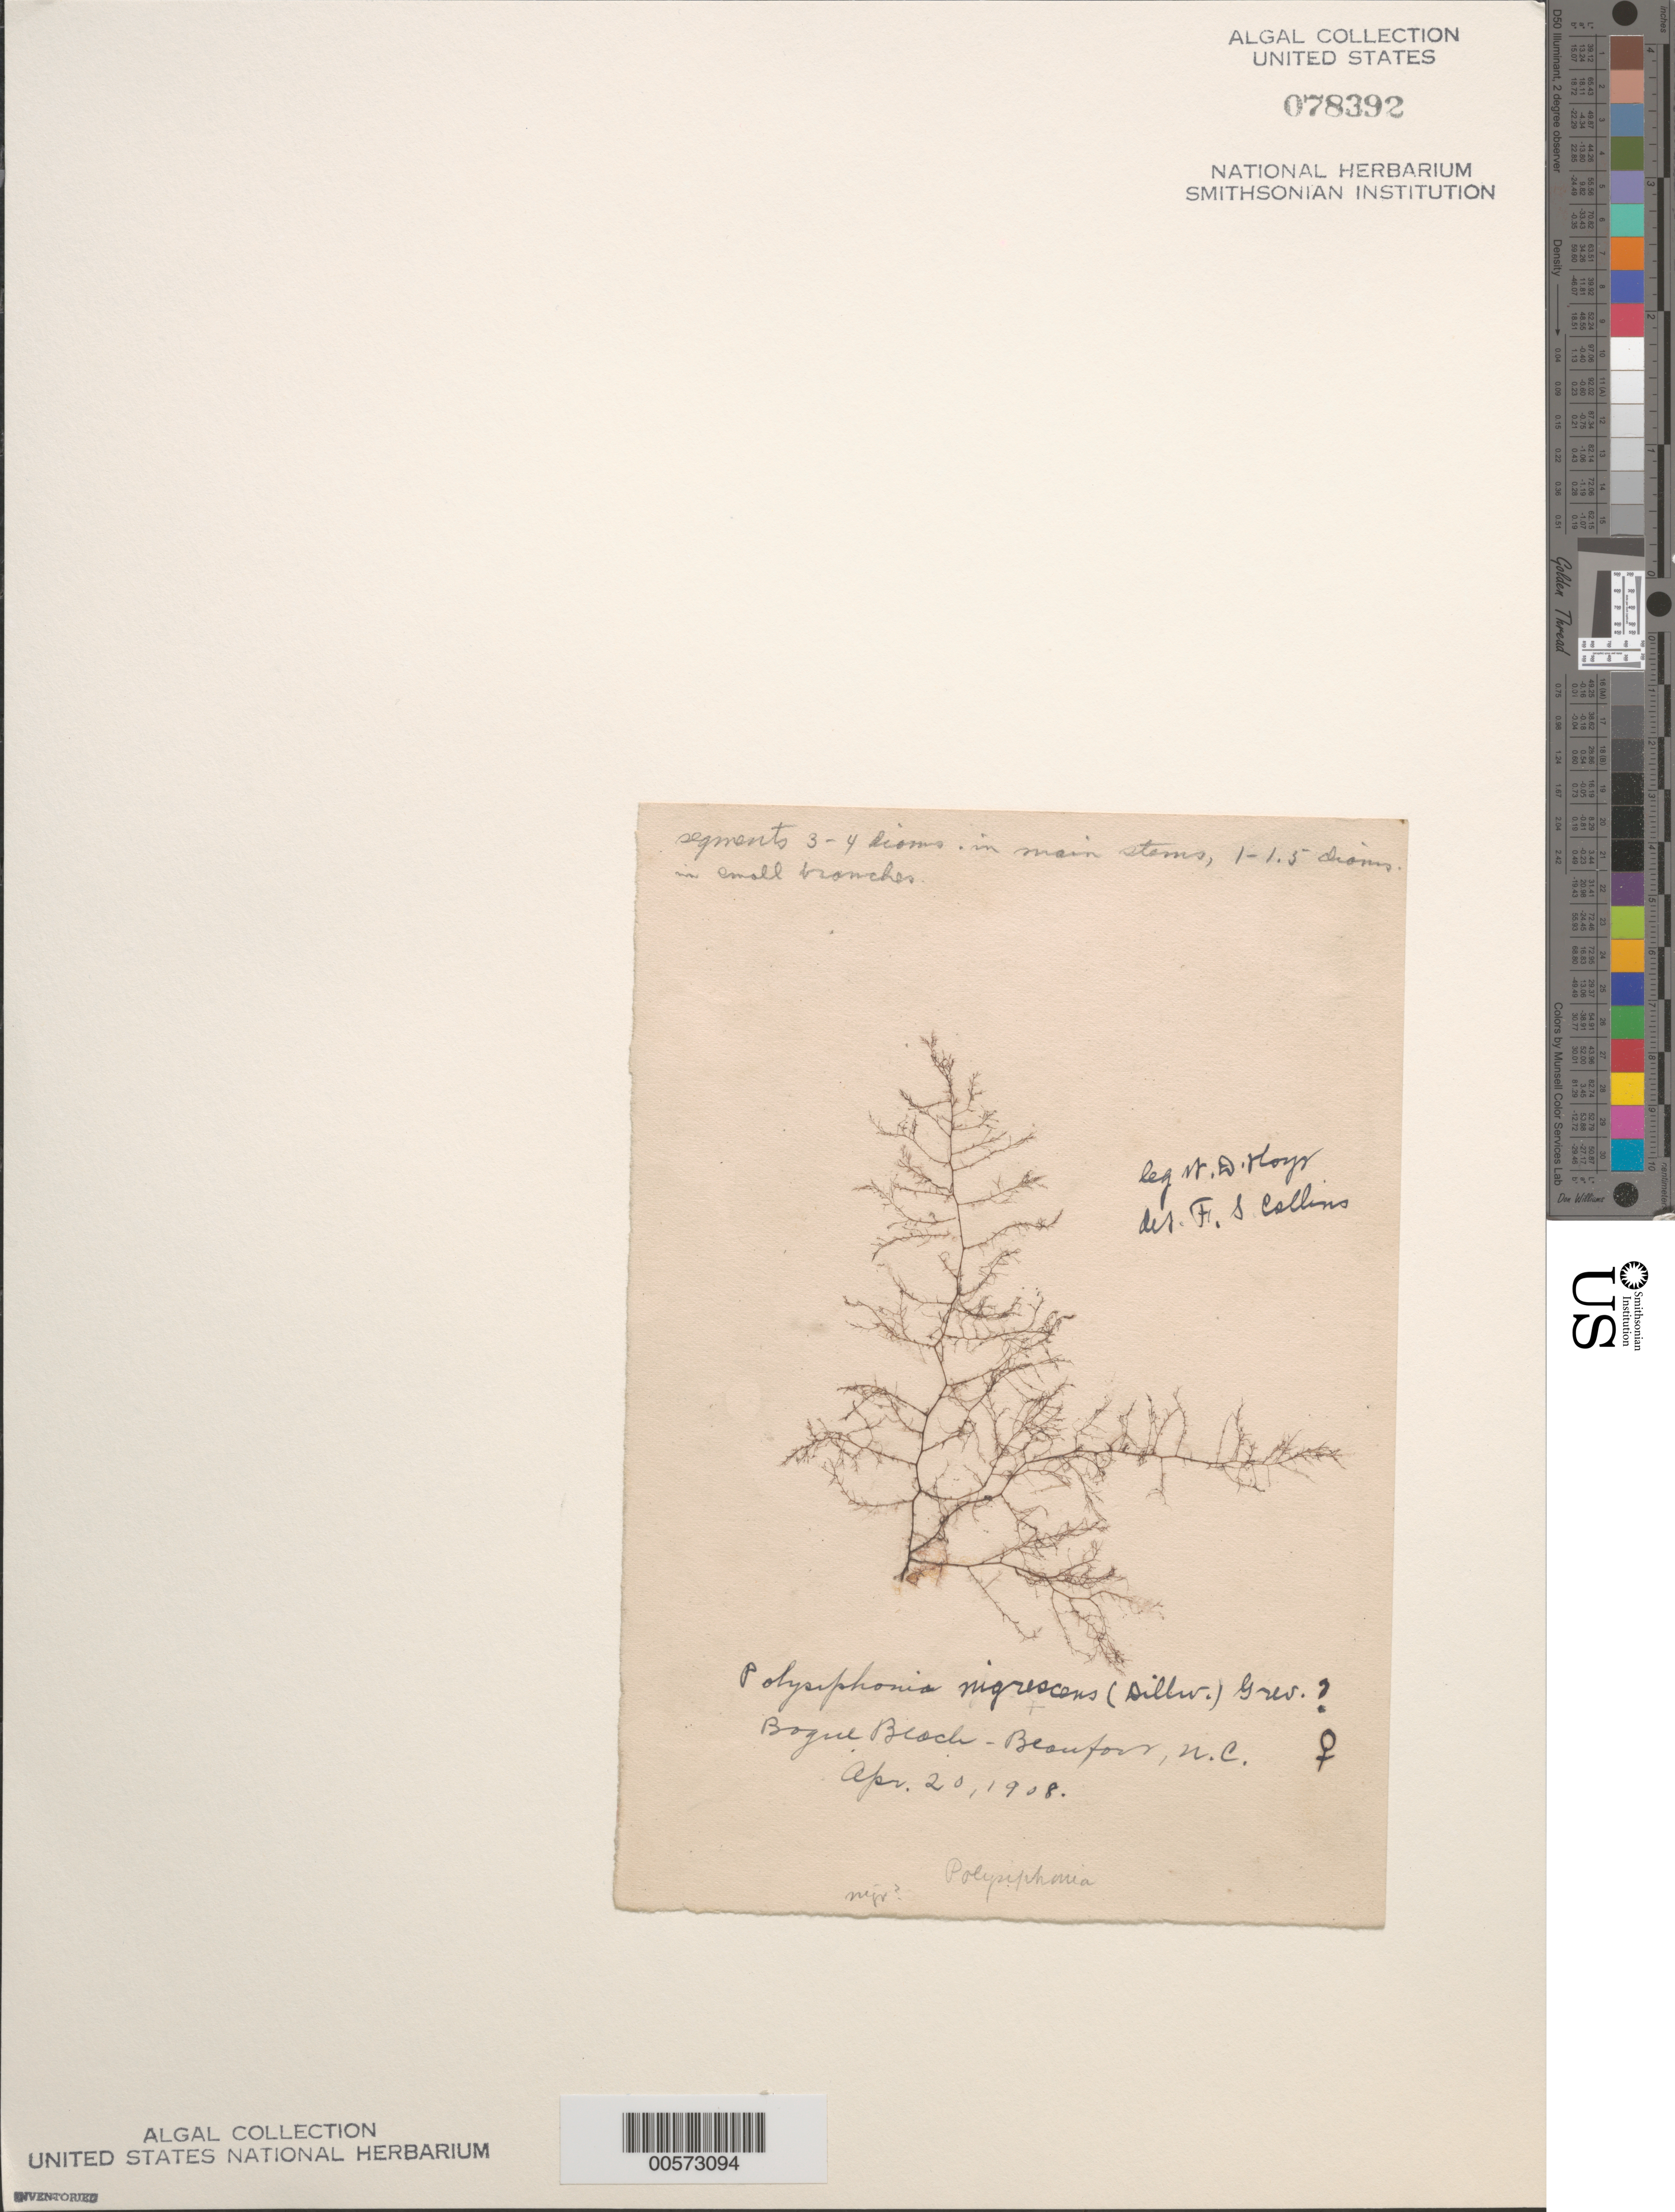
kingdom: Plantae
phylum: Rhodophyta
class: Florideophyceae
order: Ceramiales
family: Rhodomelaceae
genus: Vertebrata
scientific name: Vertebrata fucoides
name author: (Hudson) Kuntze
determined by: Algae name updating Project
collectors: W. D. Hoyt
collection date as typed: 20 Apr 1908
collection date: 1908-04-20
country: United States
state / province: North Carolina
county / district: Carteret County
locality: Beaufort, Bogue Beach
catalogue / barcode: US 78392